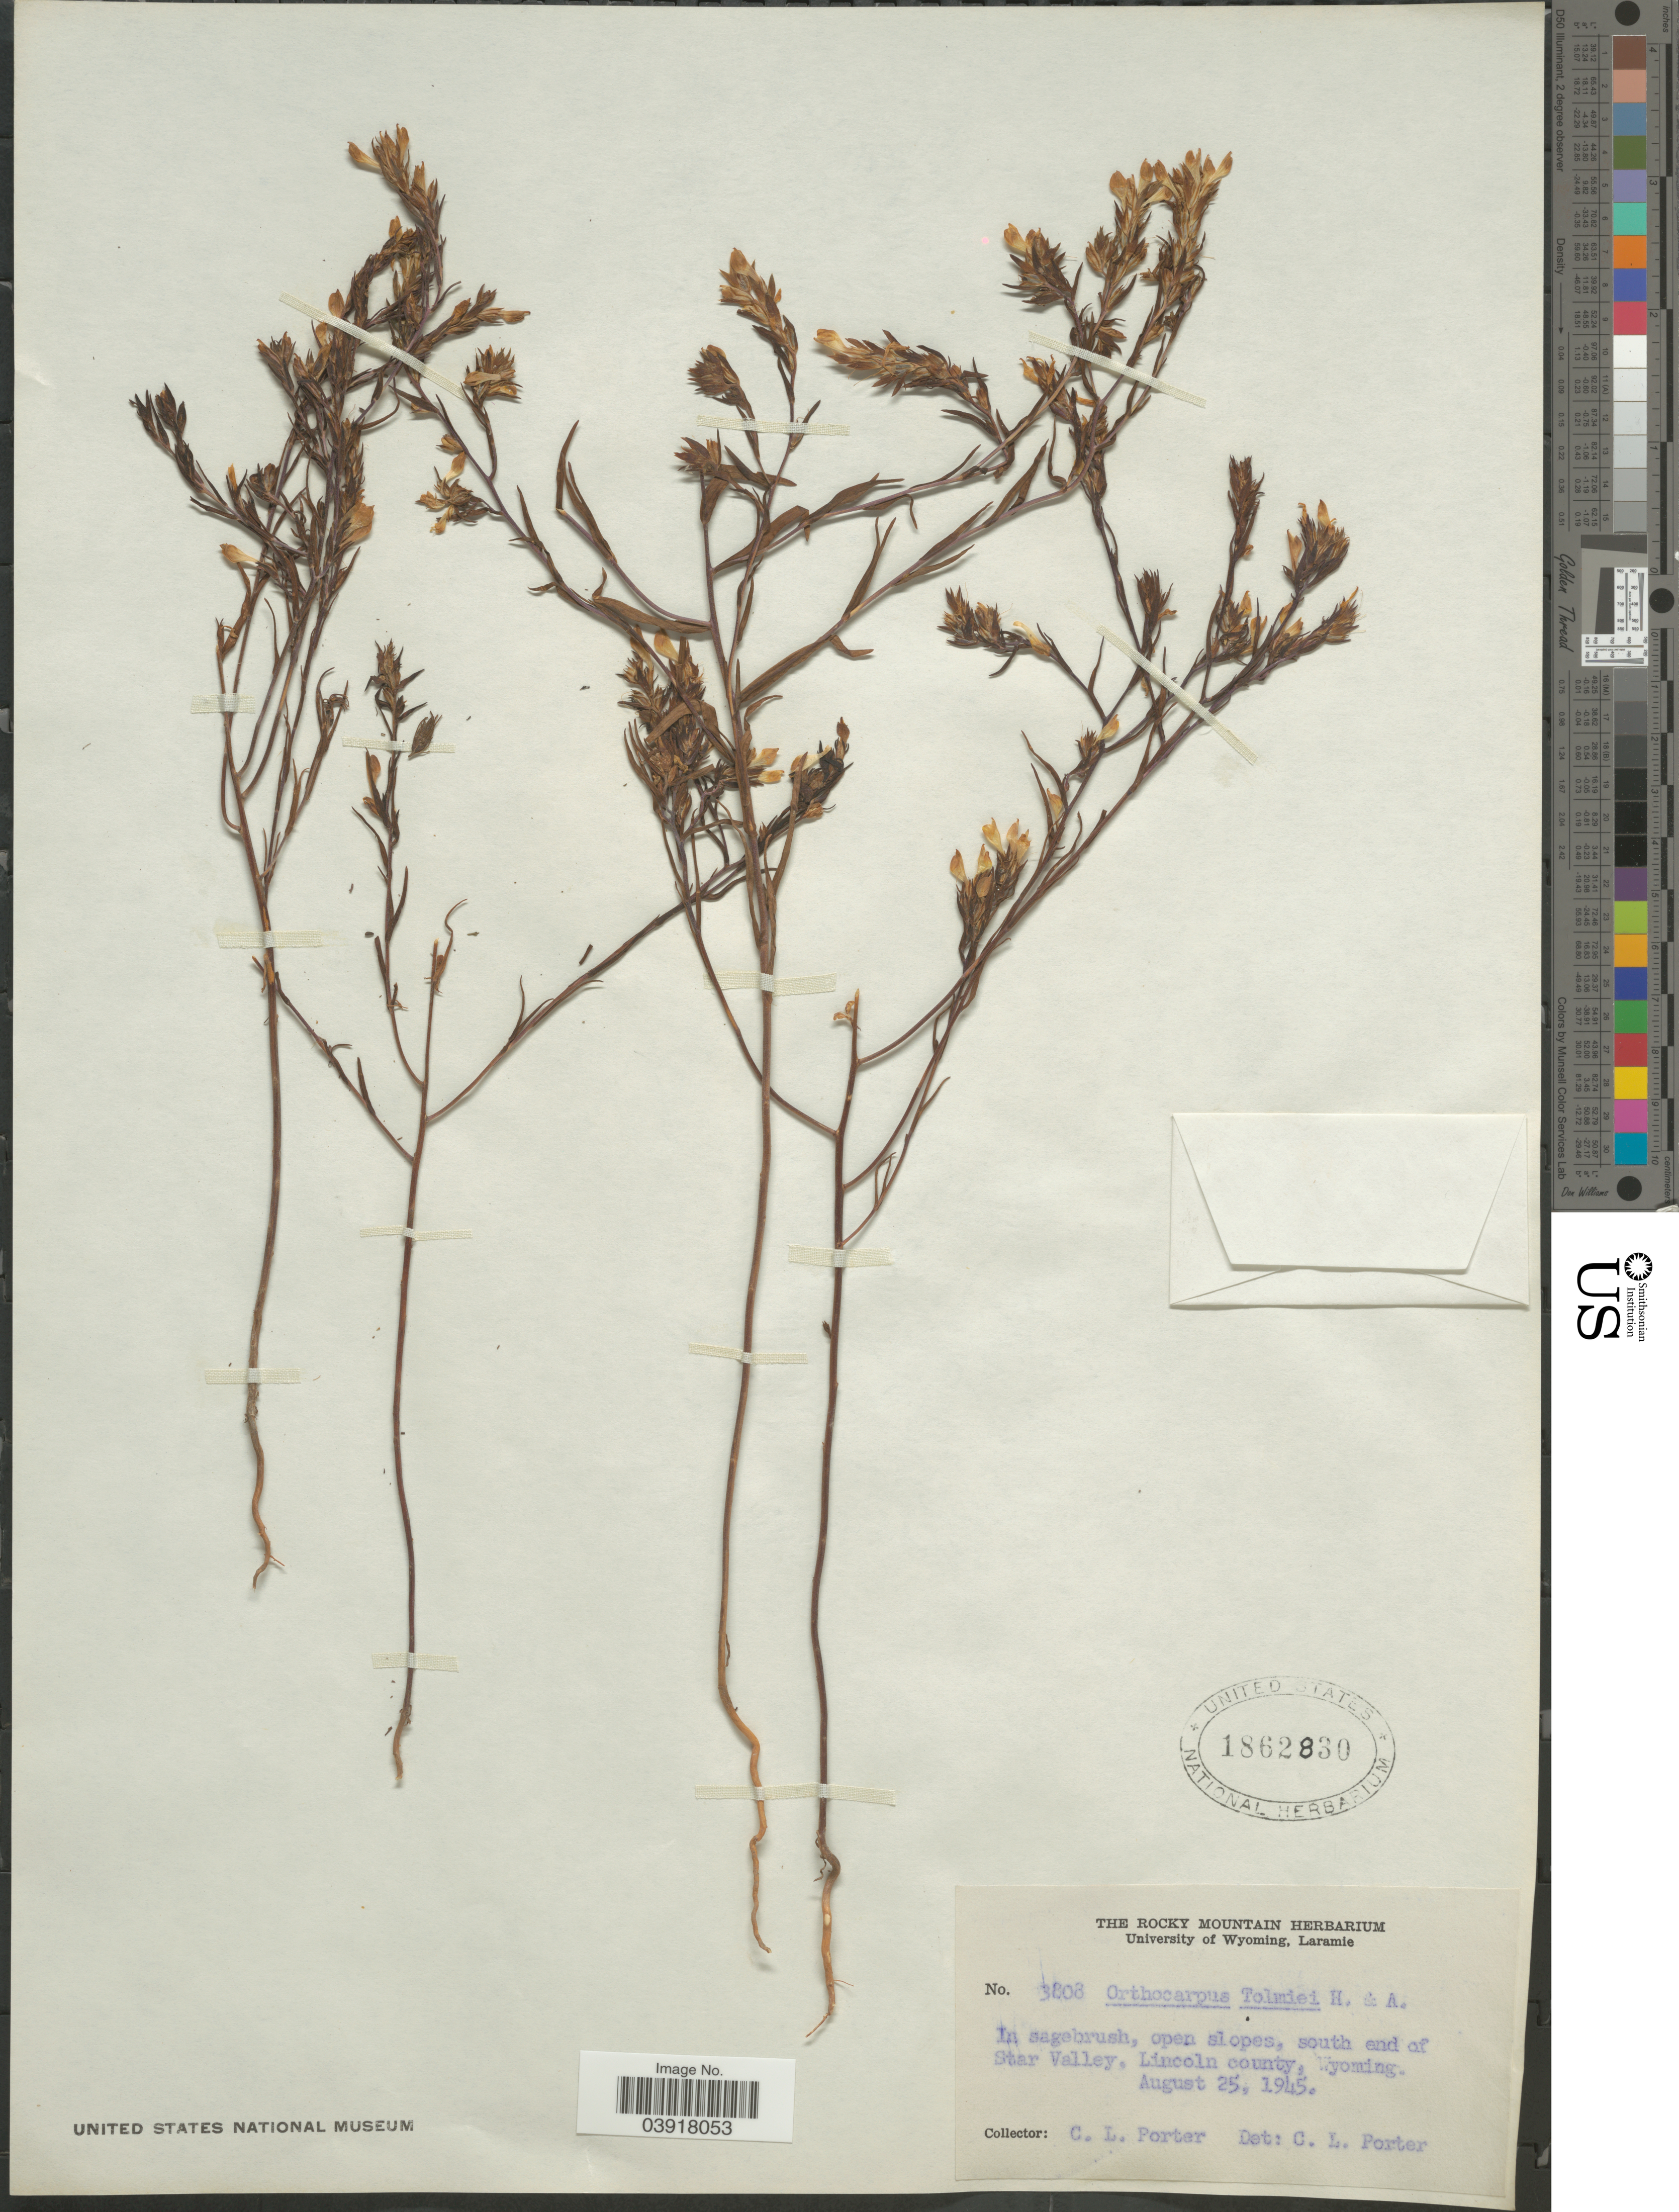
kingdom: Plantae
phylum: Tracheophyta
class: Magnoliopsida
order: Lamiales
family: Orobanchaceae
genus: Orthocarpus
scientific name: Orthocarpus tolmiei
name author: Hook. & Arn.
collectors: C. L. Porter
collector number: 3808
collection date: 1945-08-25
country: United States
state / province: Wyoming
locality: South end of Star Valley, Lincoln county.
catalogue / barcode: US 1862830